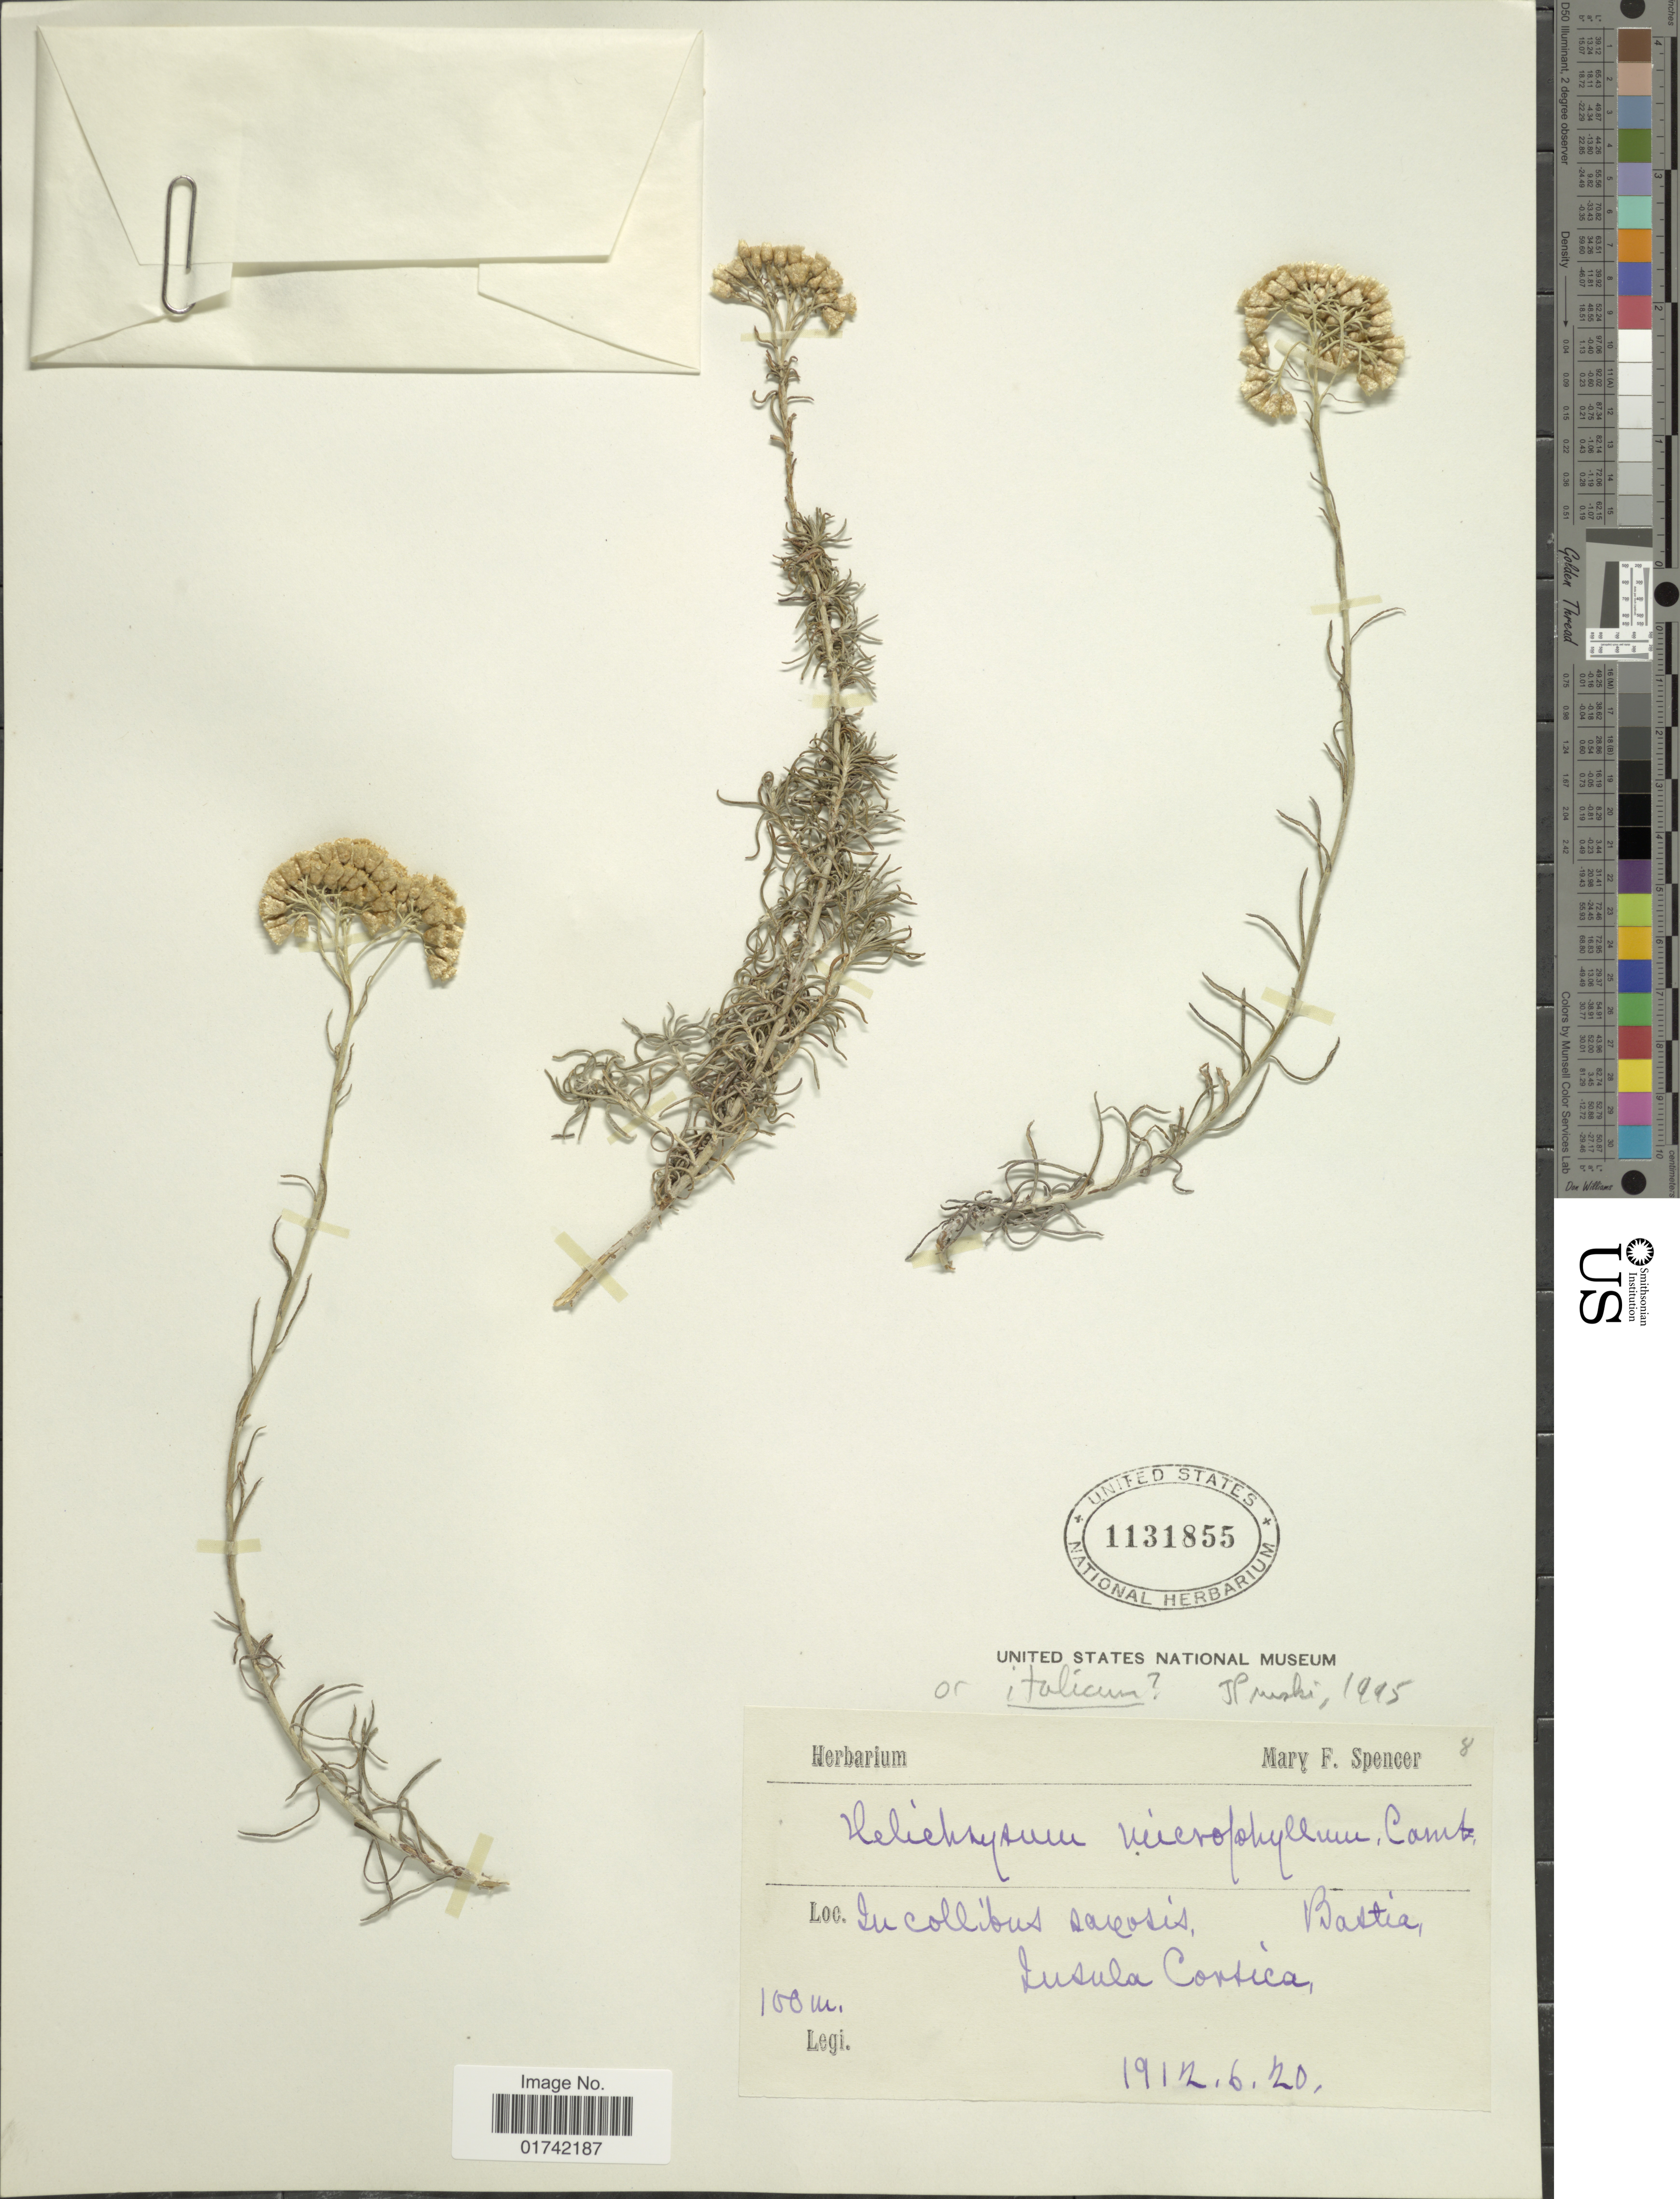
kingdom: Plantae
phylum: Tracheophyta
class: Magnoliopsida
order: Asterales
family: Asteraceae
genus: Helichrysum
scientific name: Helichrysum microphyllum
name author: Cambess.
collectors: M. Spencer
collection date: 1912-06-20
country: France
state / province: Corsica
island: Corse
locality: In Collibus sagosis, Bastia, Lusula Corsica [interpreted]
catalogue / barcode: US 1131855